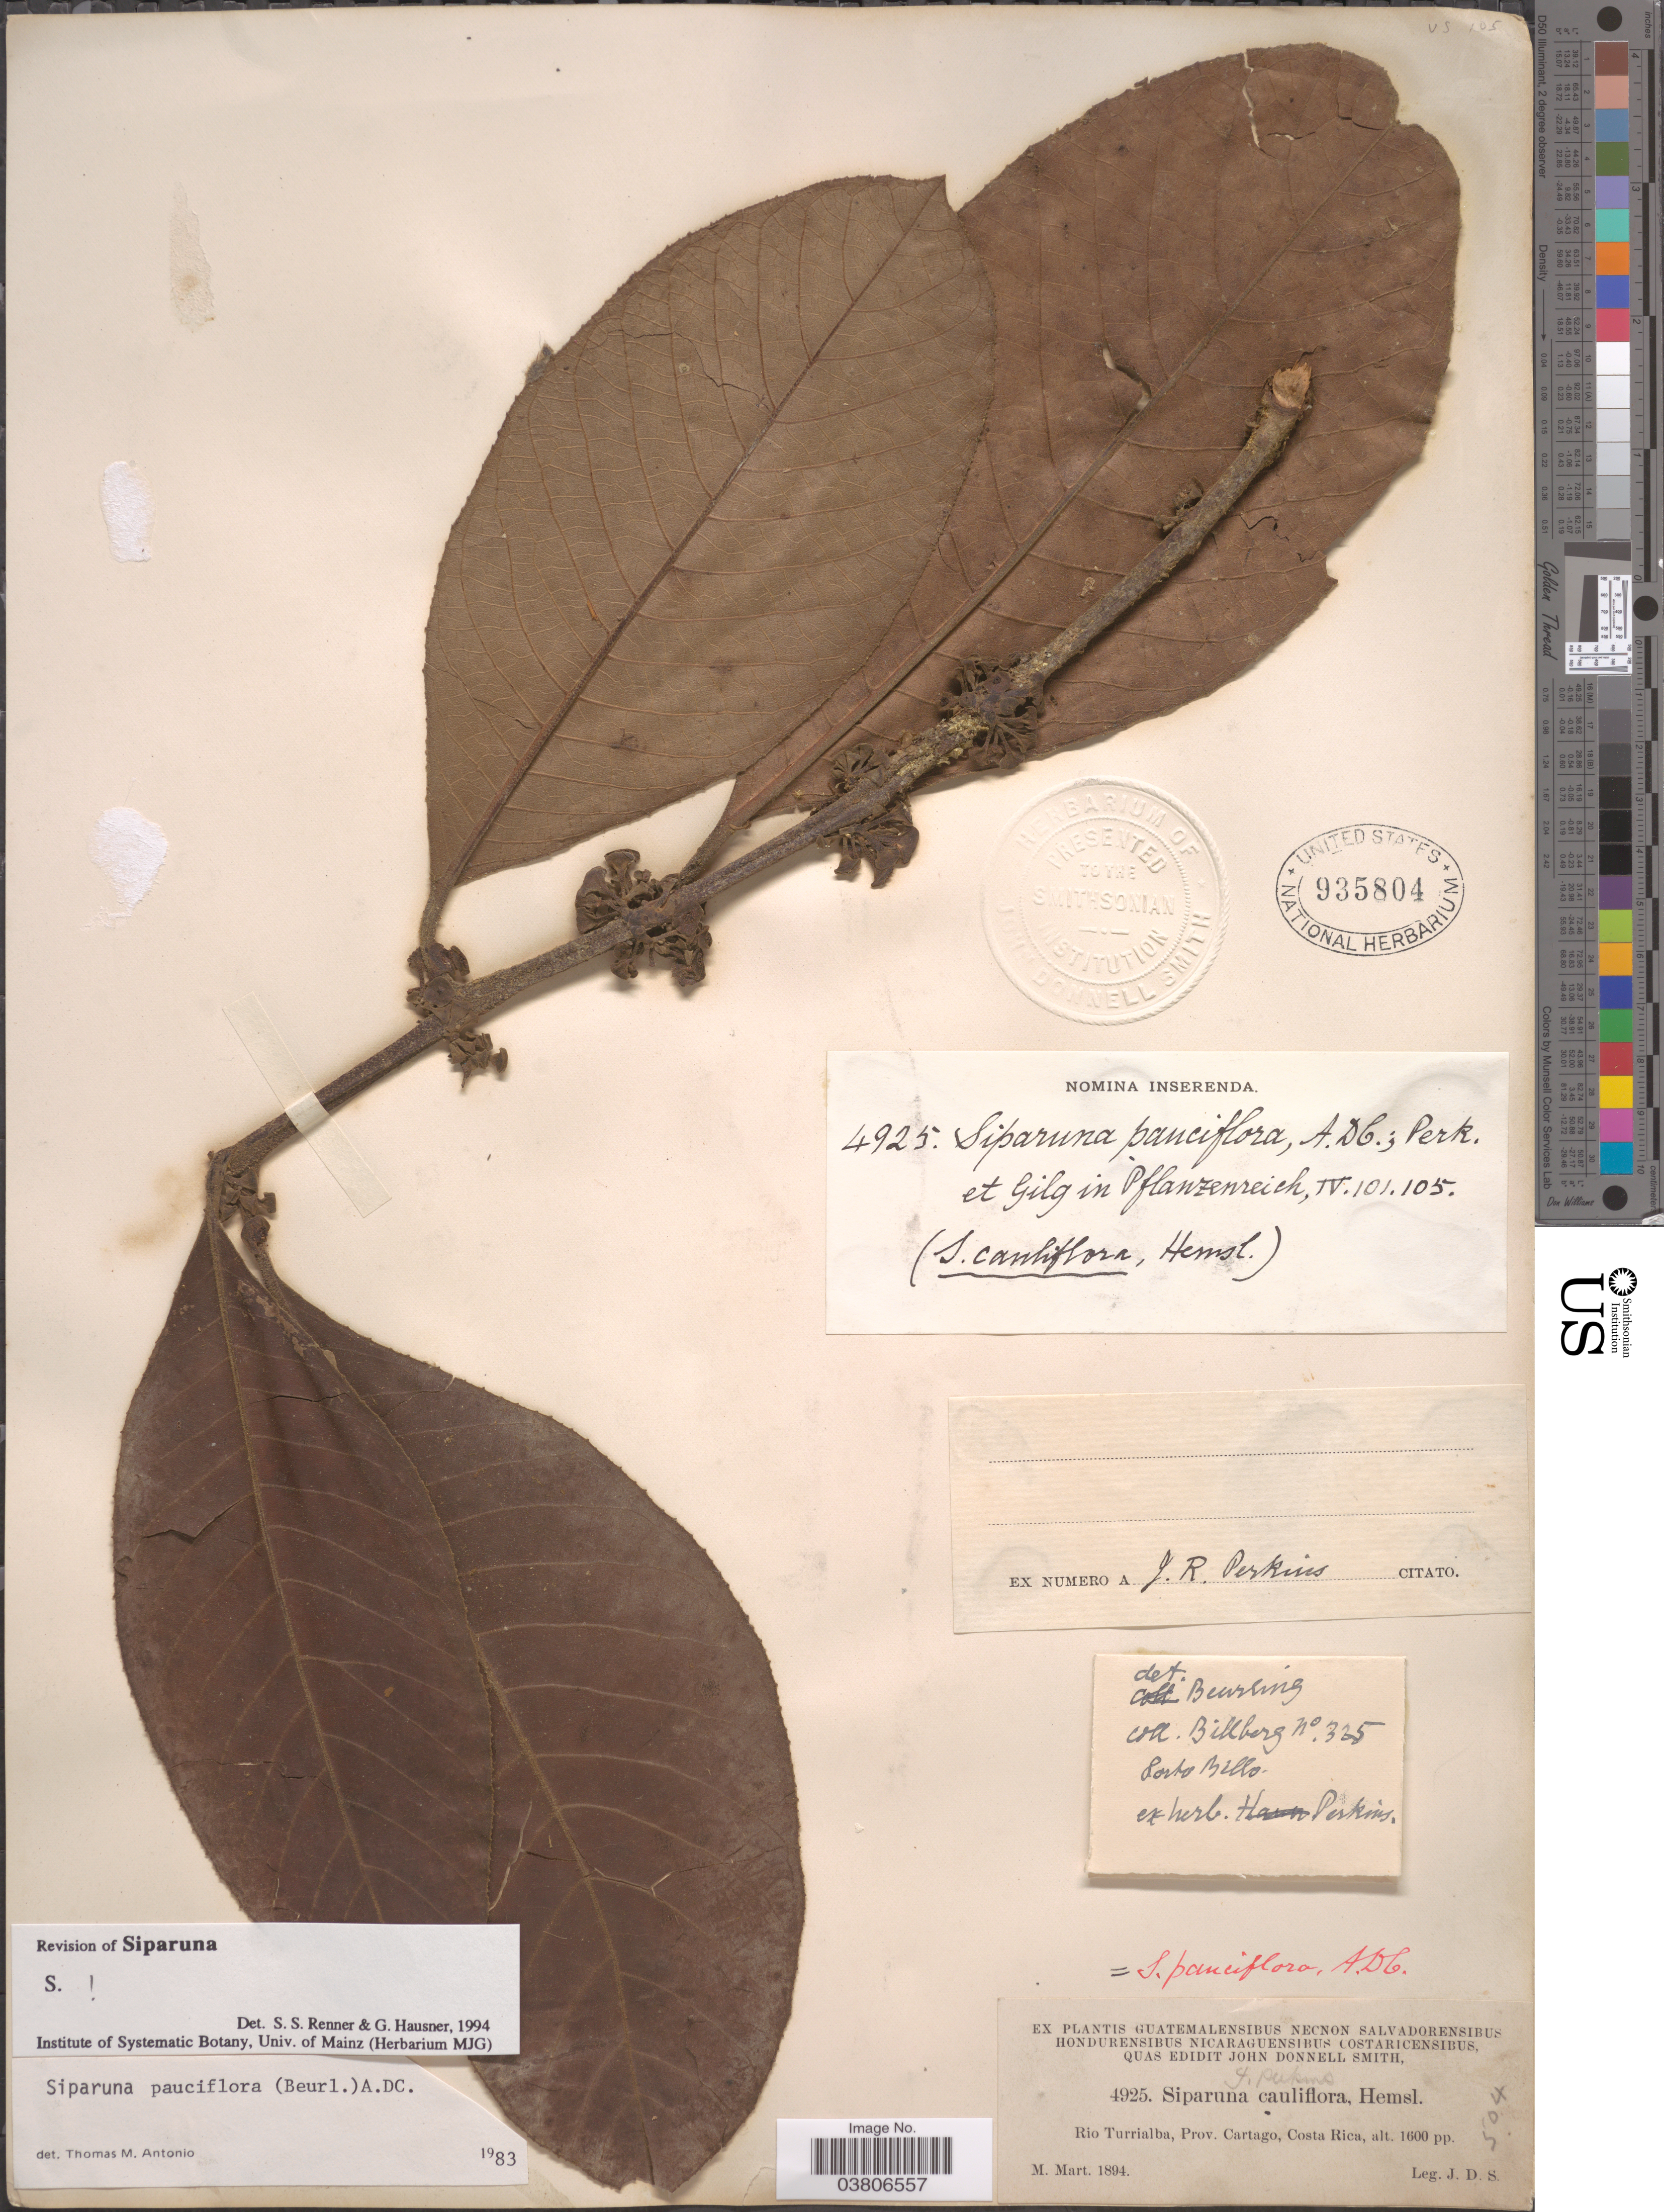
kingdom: Plantae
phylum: Tracheophyta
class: Magnoliopsida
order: Laurales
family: Siparunaceae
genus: Siparuna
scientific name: Siparuna pauciflora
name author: (Beurling) A. DC.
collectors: J. Donnell Smith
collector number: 4925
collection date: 1894-03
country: Costa Rica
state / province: Cartago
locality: Rio Turrialba.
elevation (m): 488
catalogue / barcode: US 935804